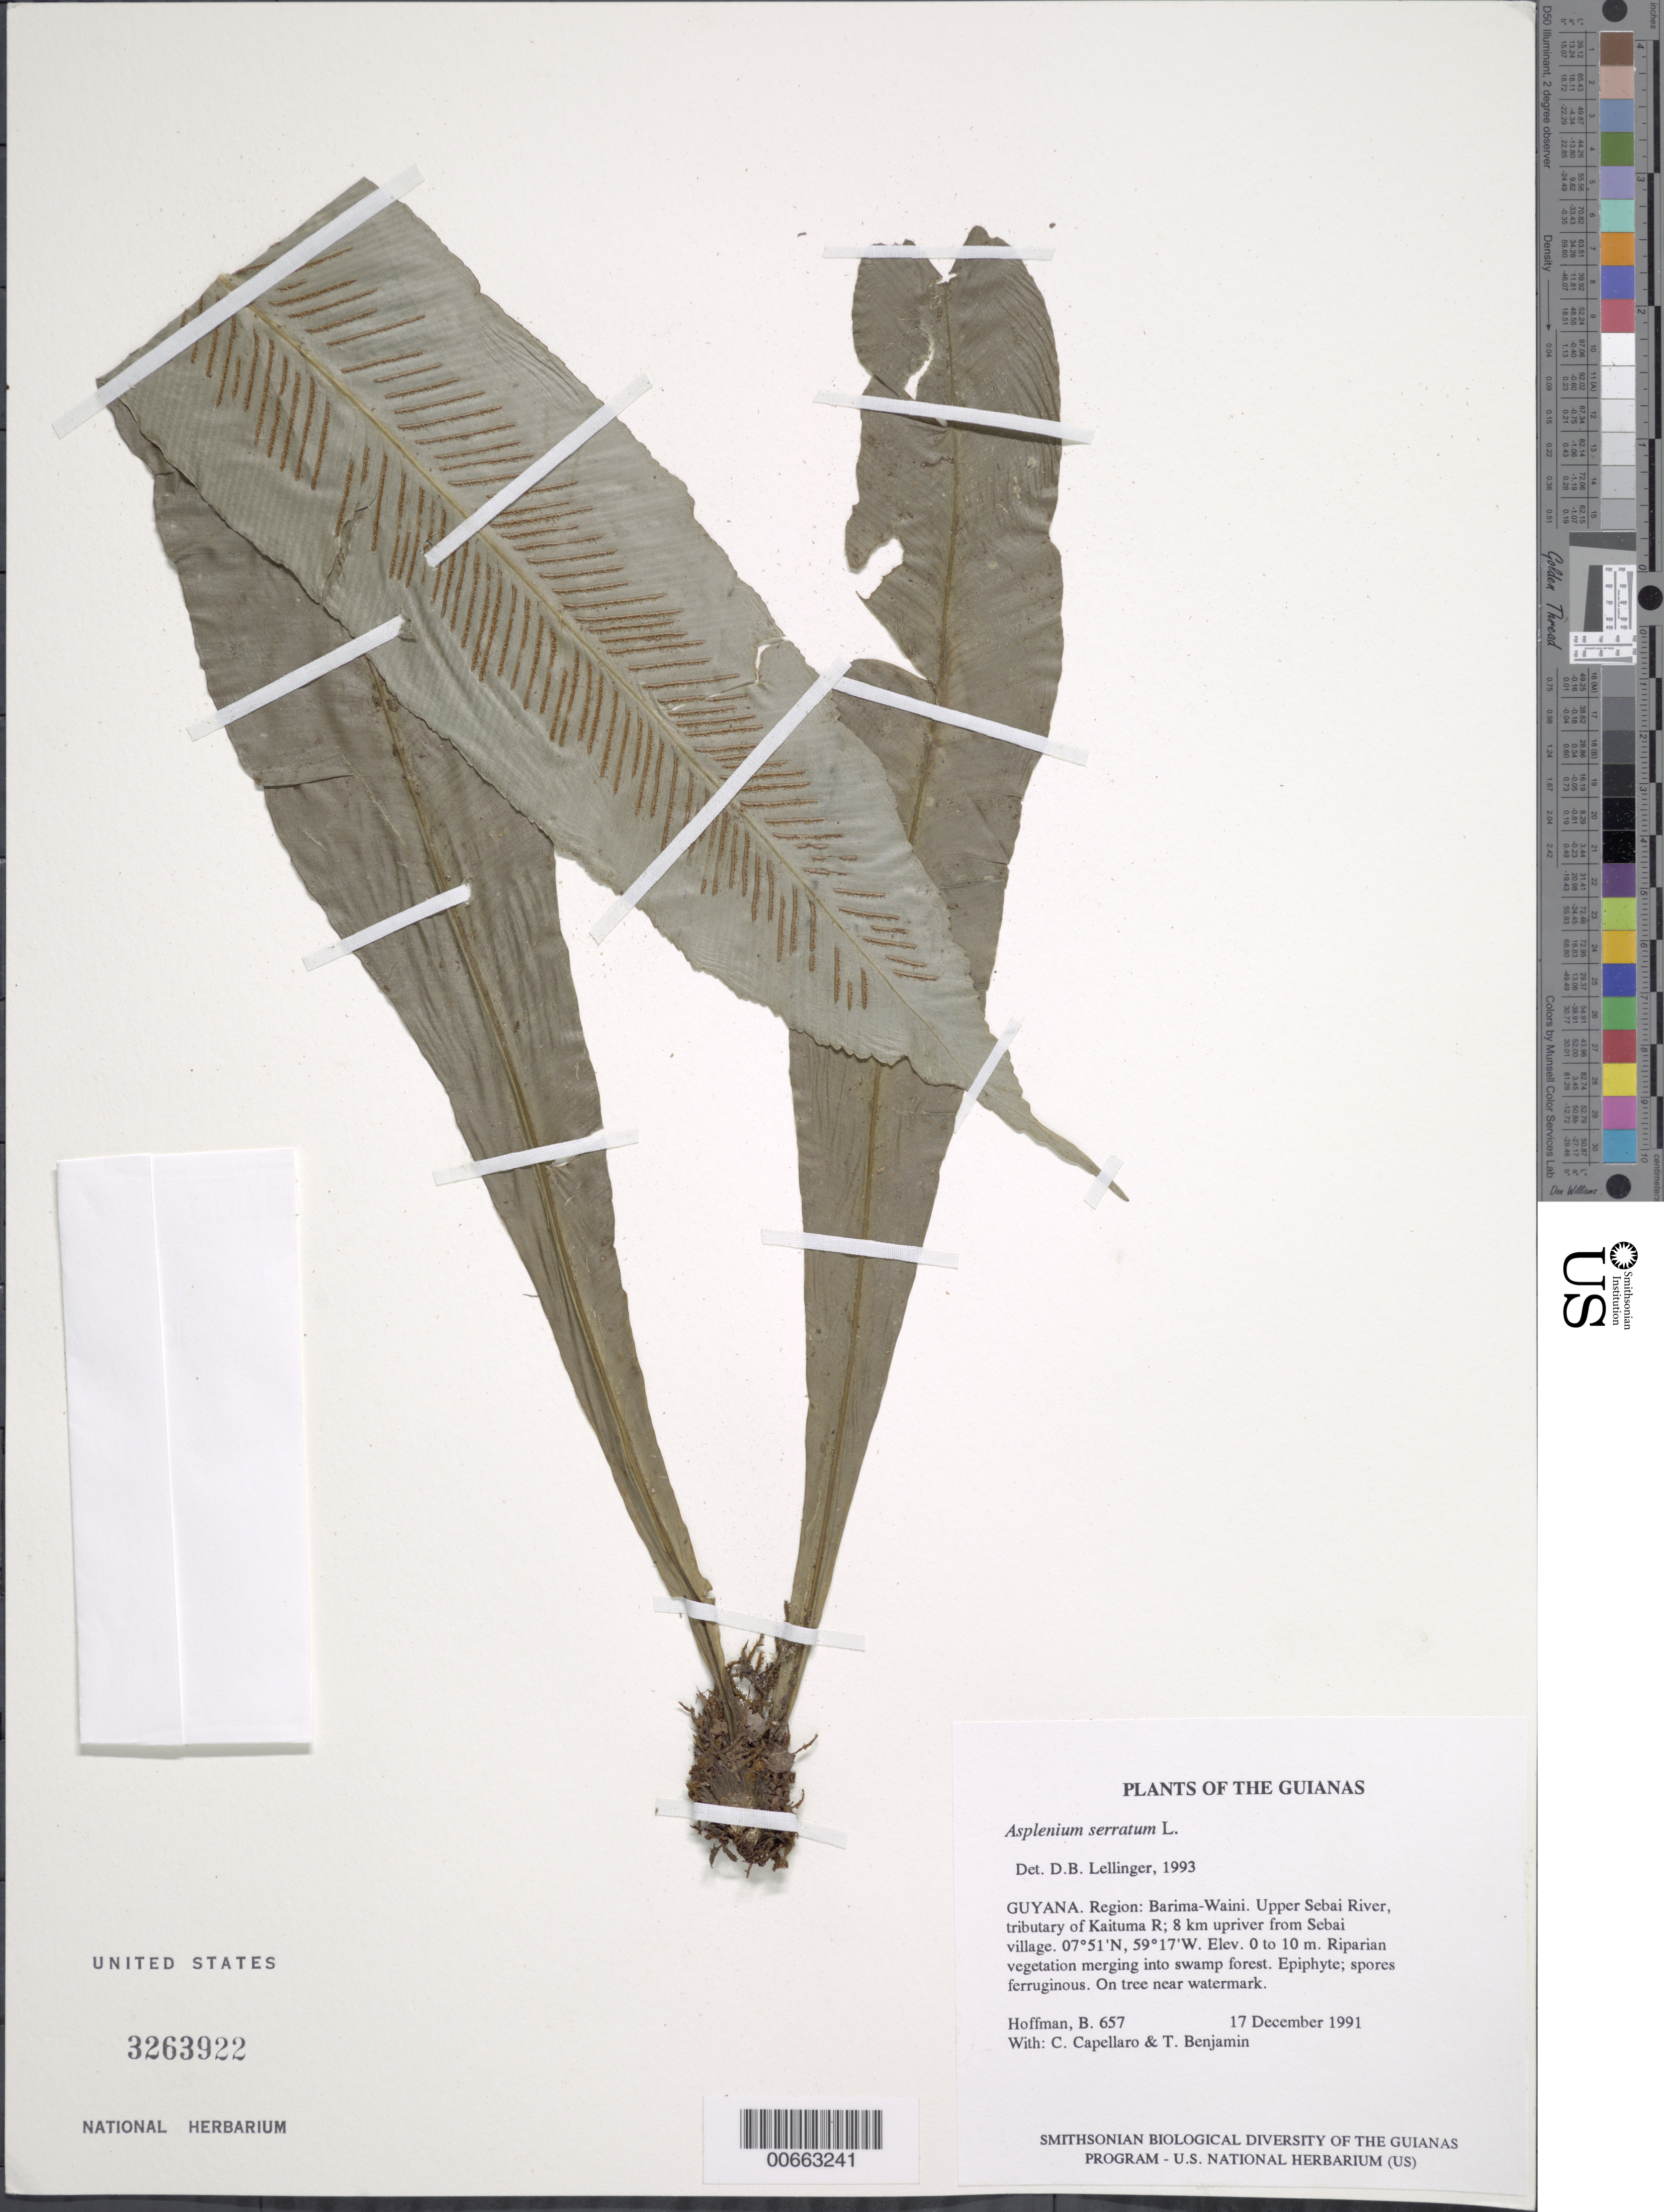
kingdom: Plantae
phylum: Tracheophyta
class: Polypodiopsida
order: Polypodiales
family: Aspleniaceae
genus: Asplenium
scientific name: Asplenium serratum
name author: L.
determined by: Lellinger, David B., (BOT), Smithsonian Institution - National Museum of Natural History (UNITED STATES)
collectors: B. Hoffman, C. Capellaro & T. Benjamin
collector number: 657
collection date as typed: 17 December 1991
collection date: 1991-12-17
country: Guyana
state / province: Barima-Waini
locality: Upper Sebai River; 8 km upriver from Sebai Village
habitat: Riparian vegetation merging into swamp forest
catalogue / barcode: US 3263922